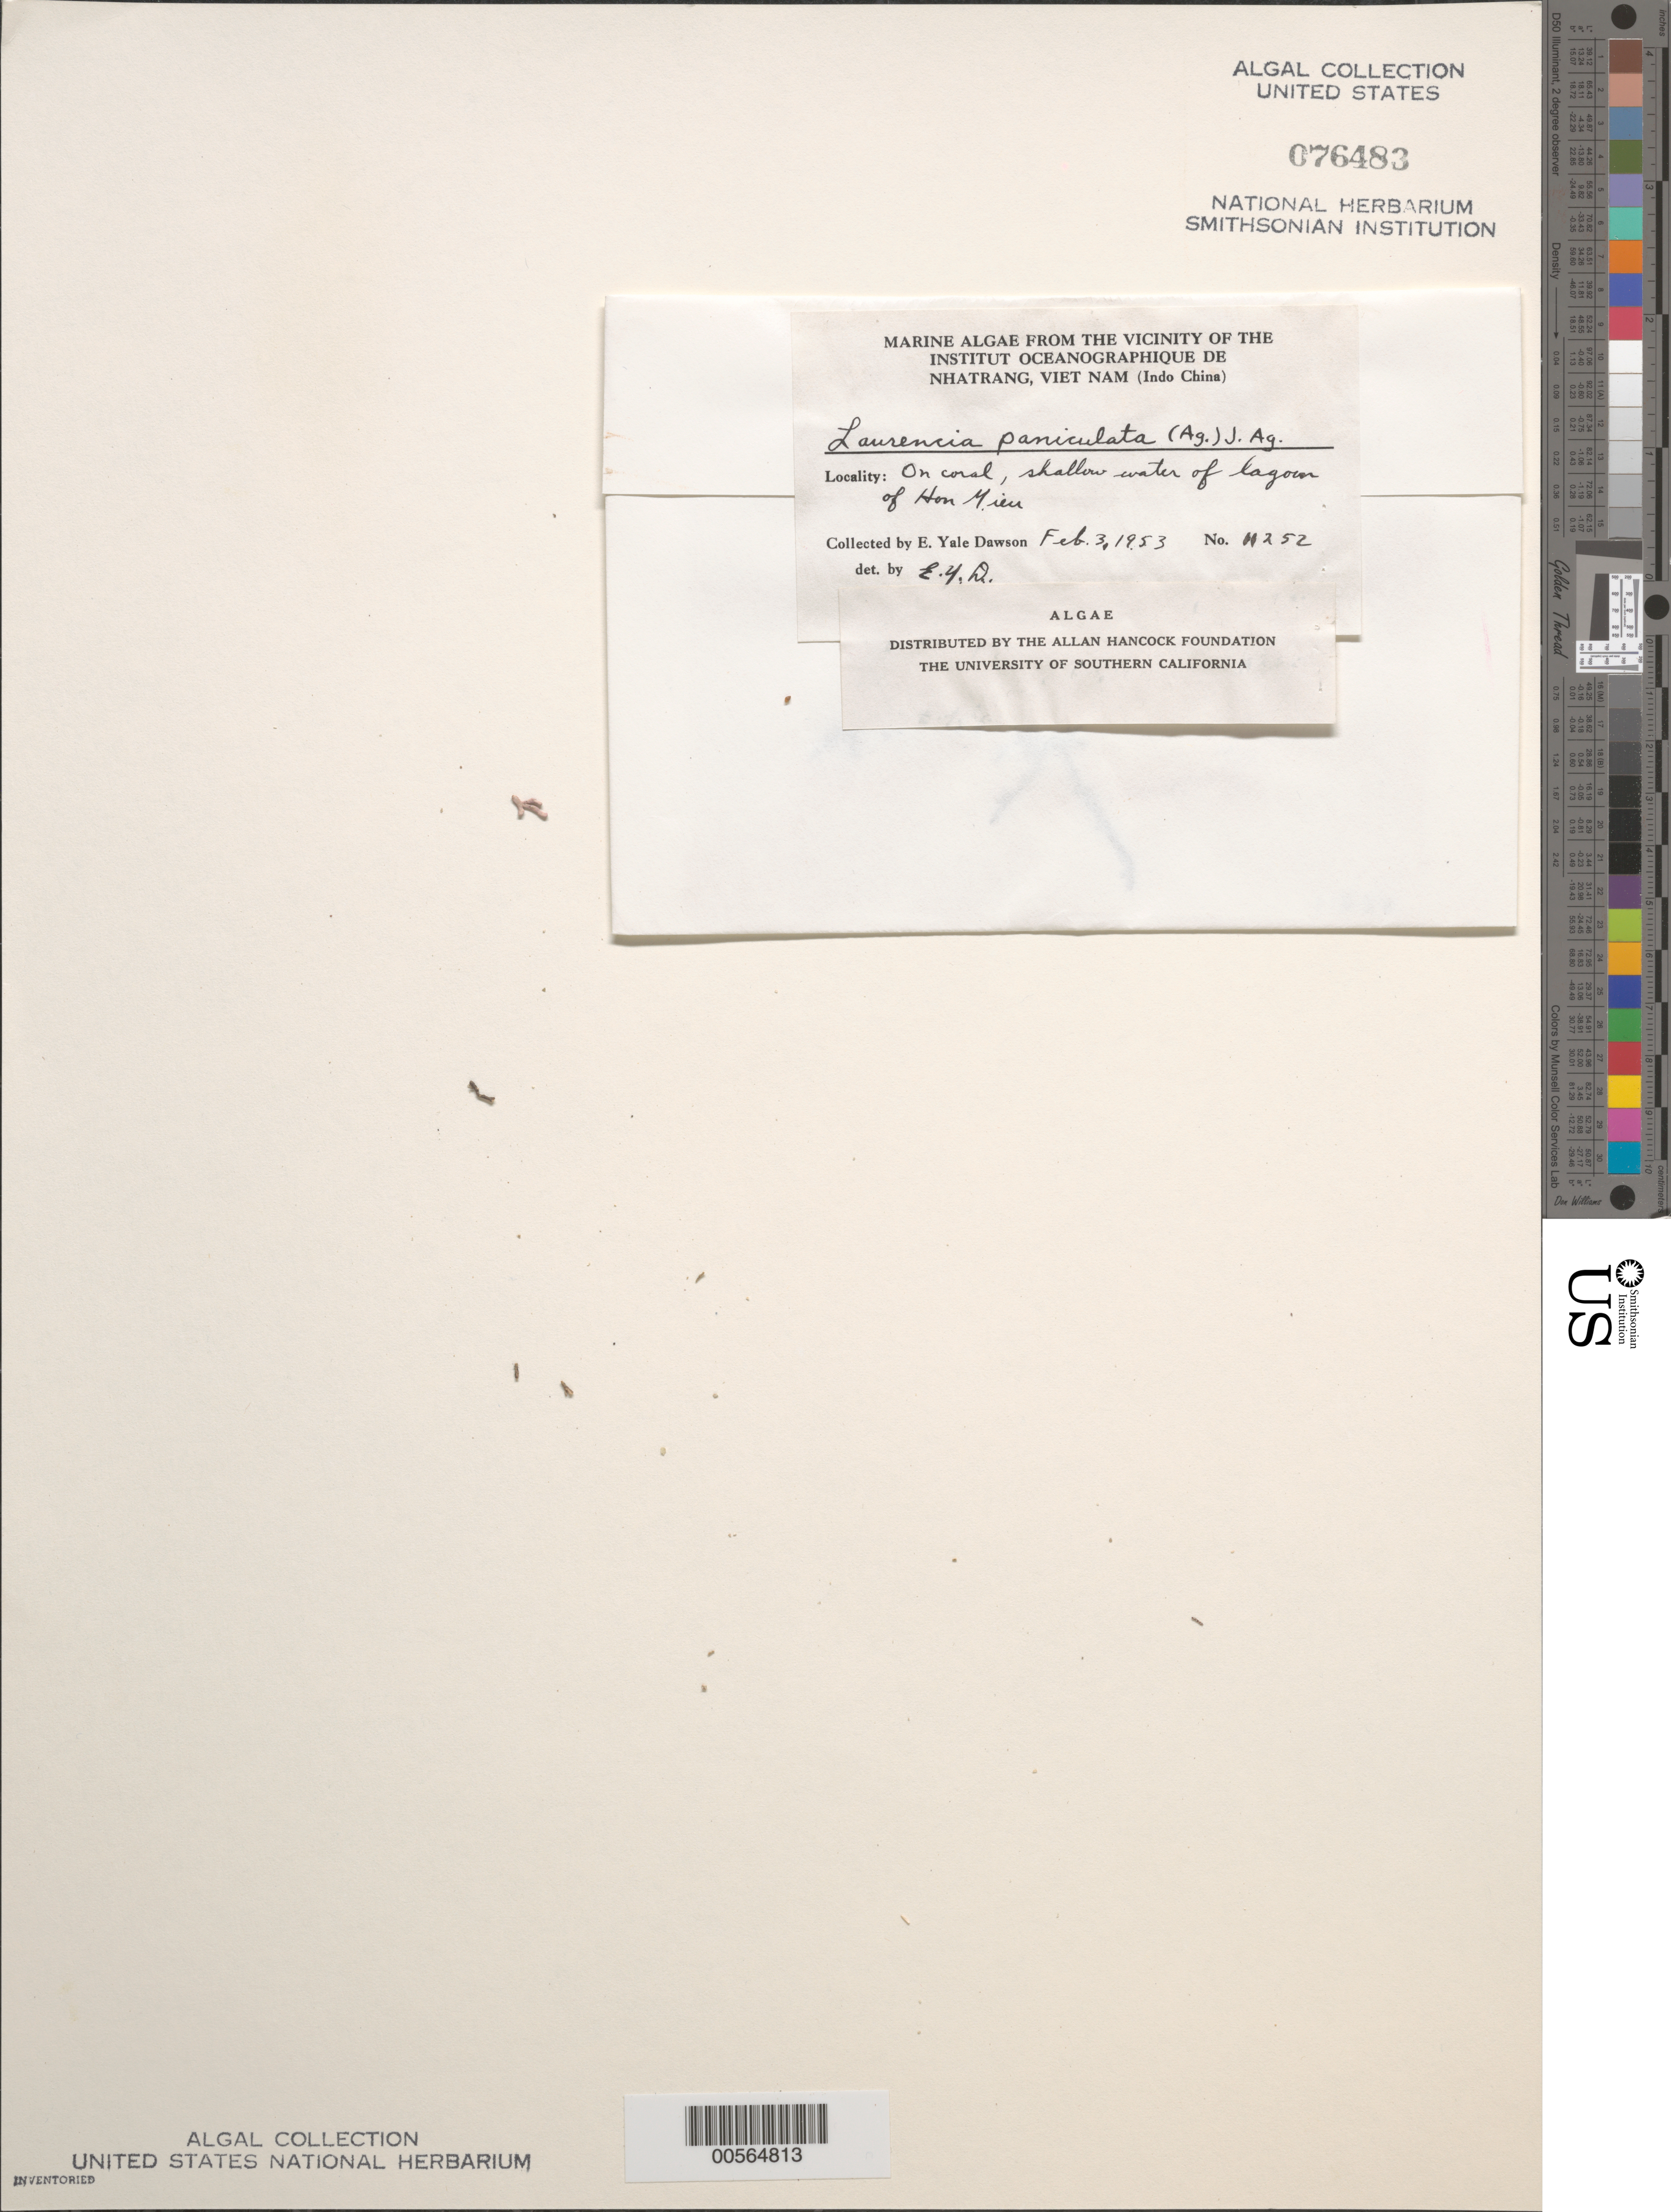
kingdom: Plantae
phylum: Rhodophyta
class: Florideophyceae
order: Ceramiales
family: Rhodomelaceae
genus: Palisada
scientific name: Palisada thuyoides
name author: (Kützing) Cassano et al.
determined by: Algae name updating Project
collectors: E. Y. Dawson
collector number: EYD 11252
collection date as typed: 03 Feb 1953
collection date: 1953-02-03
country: Vietnam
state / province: Phu Khanh Province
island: Hon Mieu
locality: Lagoon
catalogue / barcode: US 76483